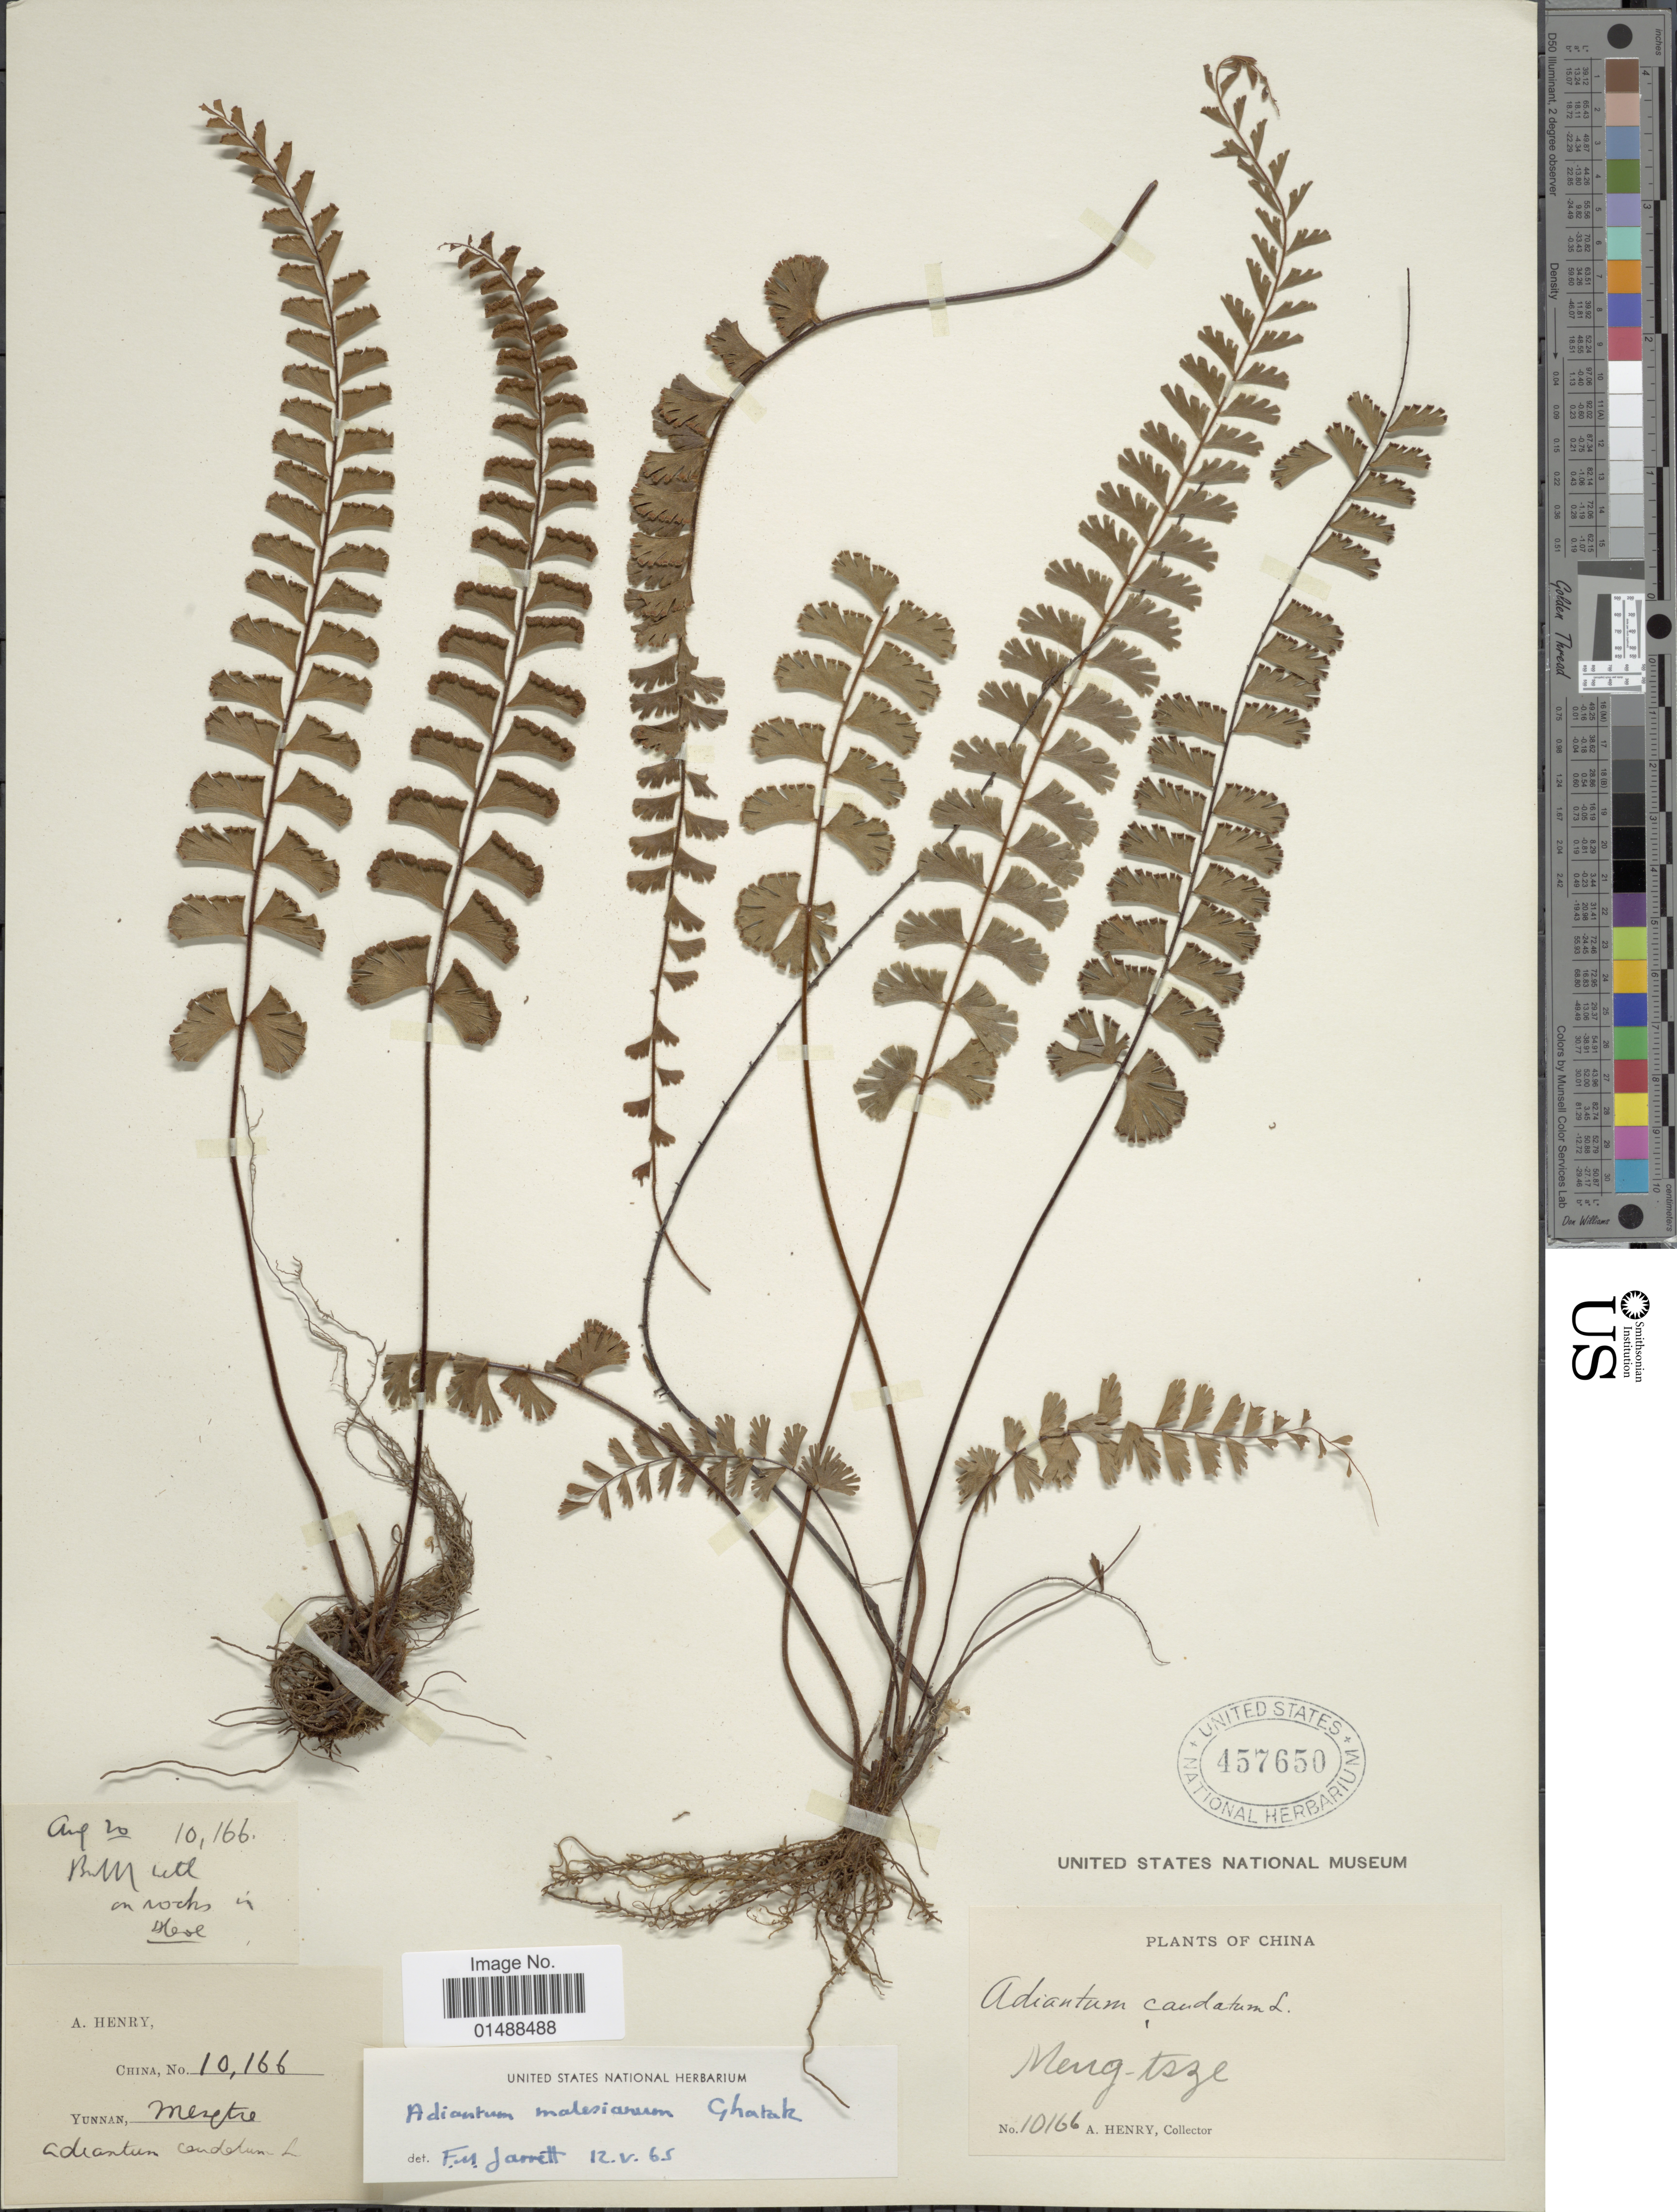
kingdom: Plantae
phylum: Tracheophyta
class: Polypodiopsida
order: Polypodiales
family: Pteridaceae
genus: Adiantum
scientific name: Adiantum malesianum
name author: J. Ghatak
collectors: A. Henry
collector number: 10166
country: China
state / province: Yunnan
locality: China, Yunnan, Mengtze.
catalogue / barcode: US 457650